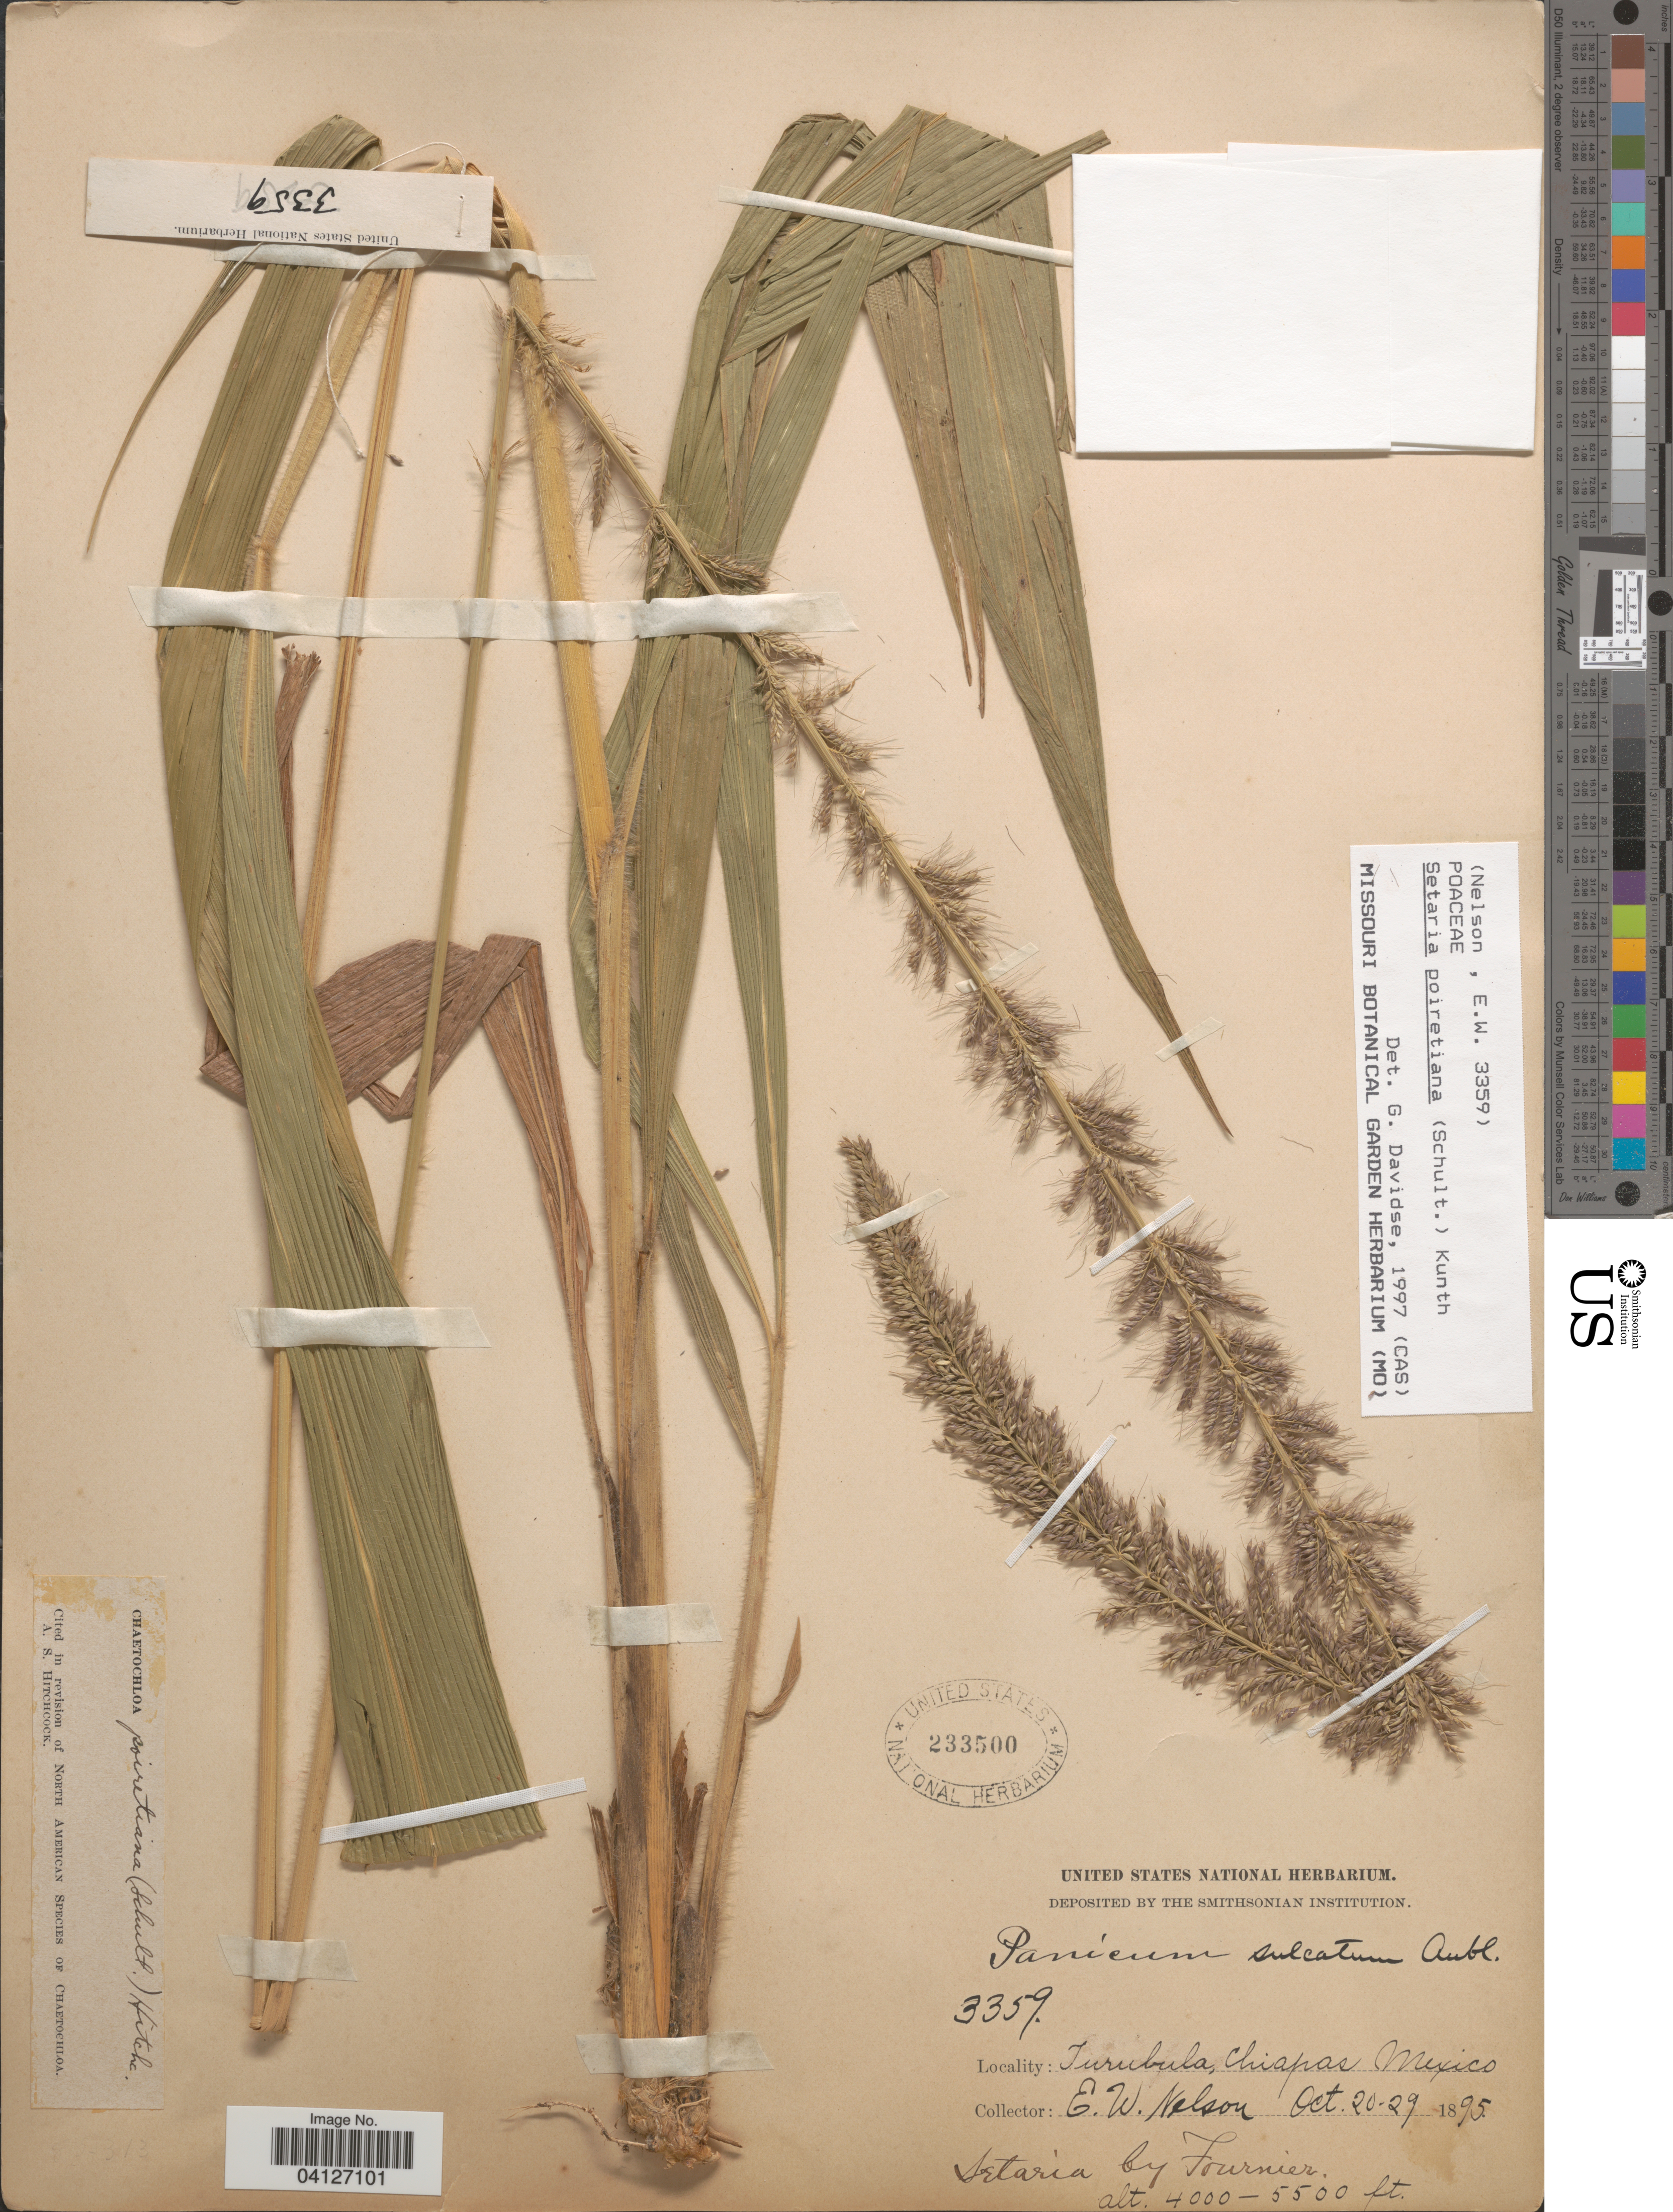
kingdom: Plantae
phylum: Tracheophyta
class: Liliopsida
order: Poales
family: Poaceae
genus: Setaria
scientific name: Setaria poiretiana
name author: (Schult.) Kunth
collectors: E. W. Nelson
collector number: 3359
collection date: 1895-10-20/1895-10-29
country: Mexico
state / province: Chiapas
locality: Turubula.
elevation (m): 1219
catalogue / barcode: US 233500